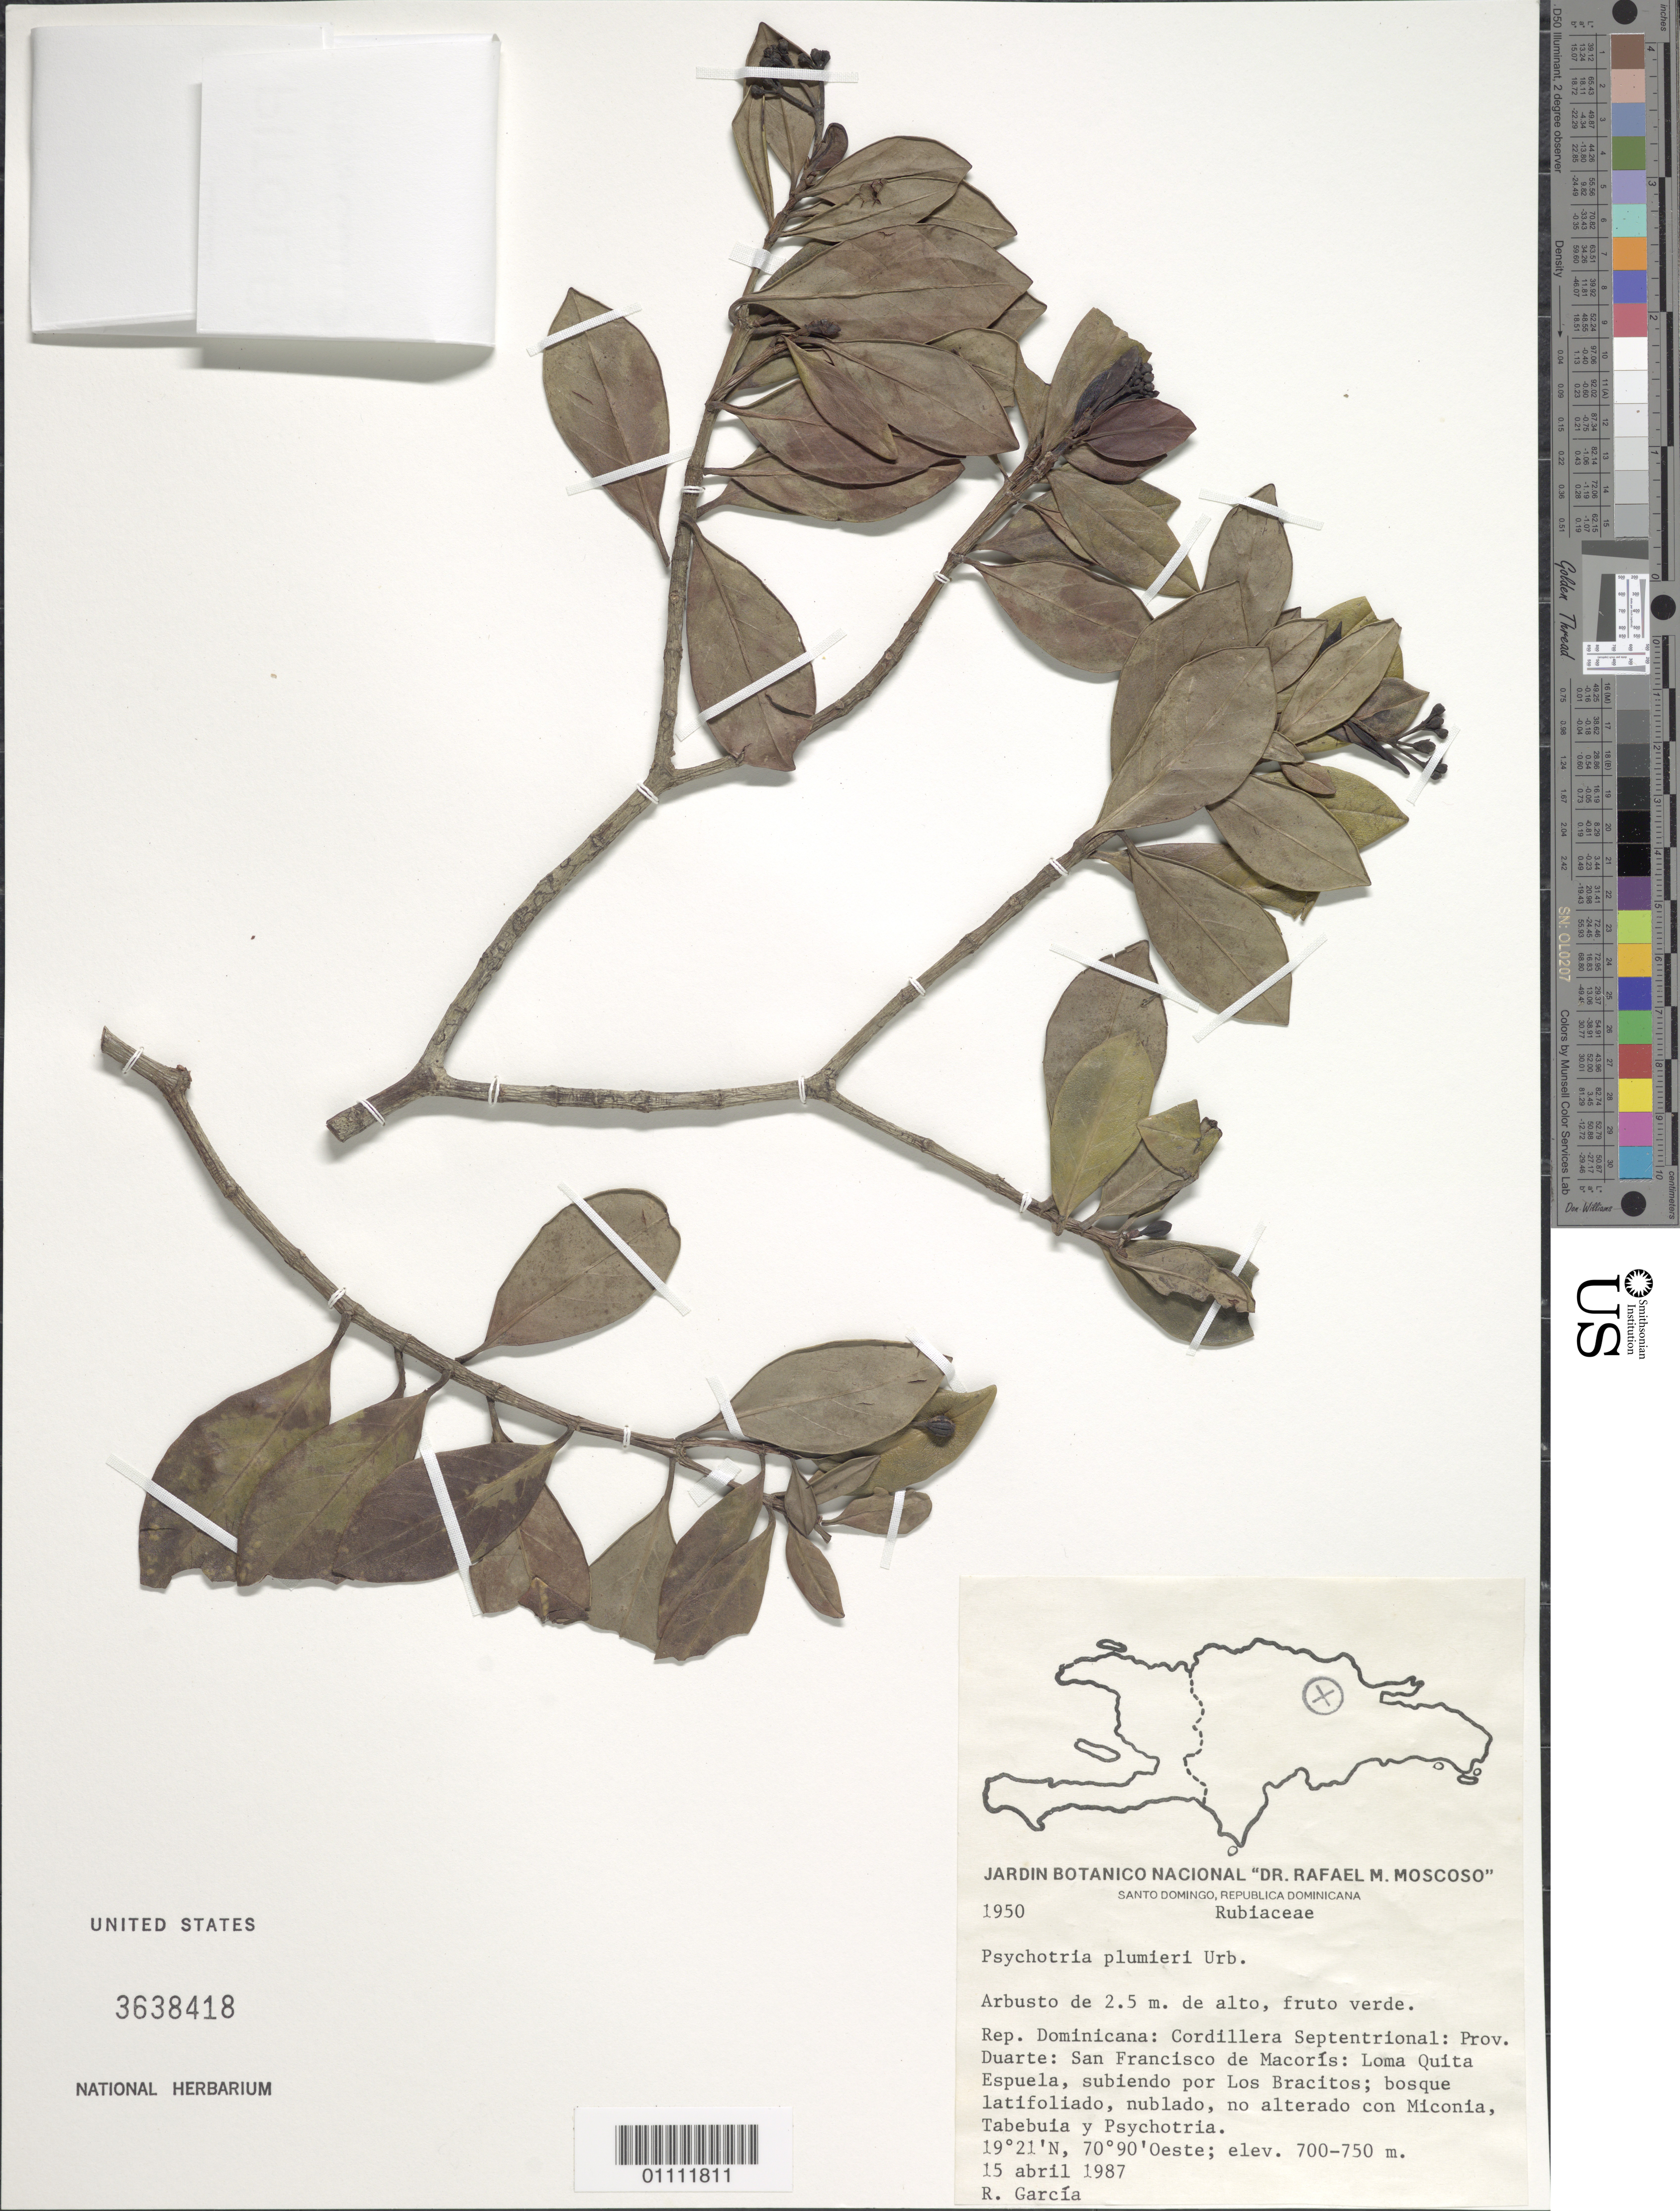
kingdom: Plantae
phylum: Tracheophyta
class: Magnoliopsida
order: Gentianales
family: Rubiaceae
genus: Psychotria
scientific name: Psychotria plumieri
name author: Urb.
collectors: R. G. García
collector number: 1950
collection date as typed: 15 Apr 1987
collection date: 1987-04-15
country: Dominican Republic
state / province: Duarte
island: Hispaniola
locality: Cordillera Septentrional, San Francisco de Macorís, Loma Quita Espuela, subiendo por Los Bracitos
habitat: Bosque latifoliado, nublado, no alterado con Miconia, Tabebuia y Psychotria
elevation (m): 700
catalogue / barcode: US 3638418